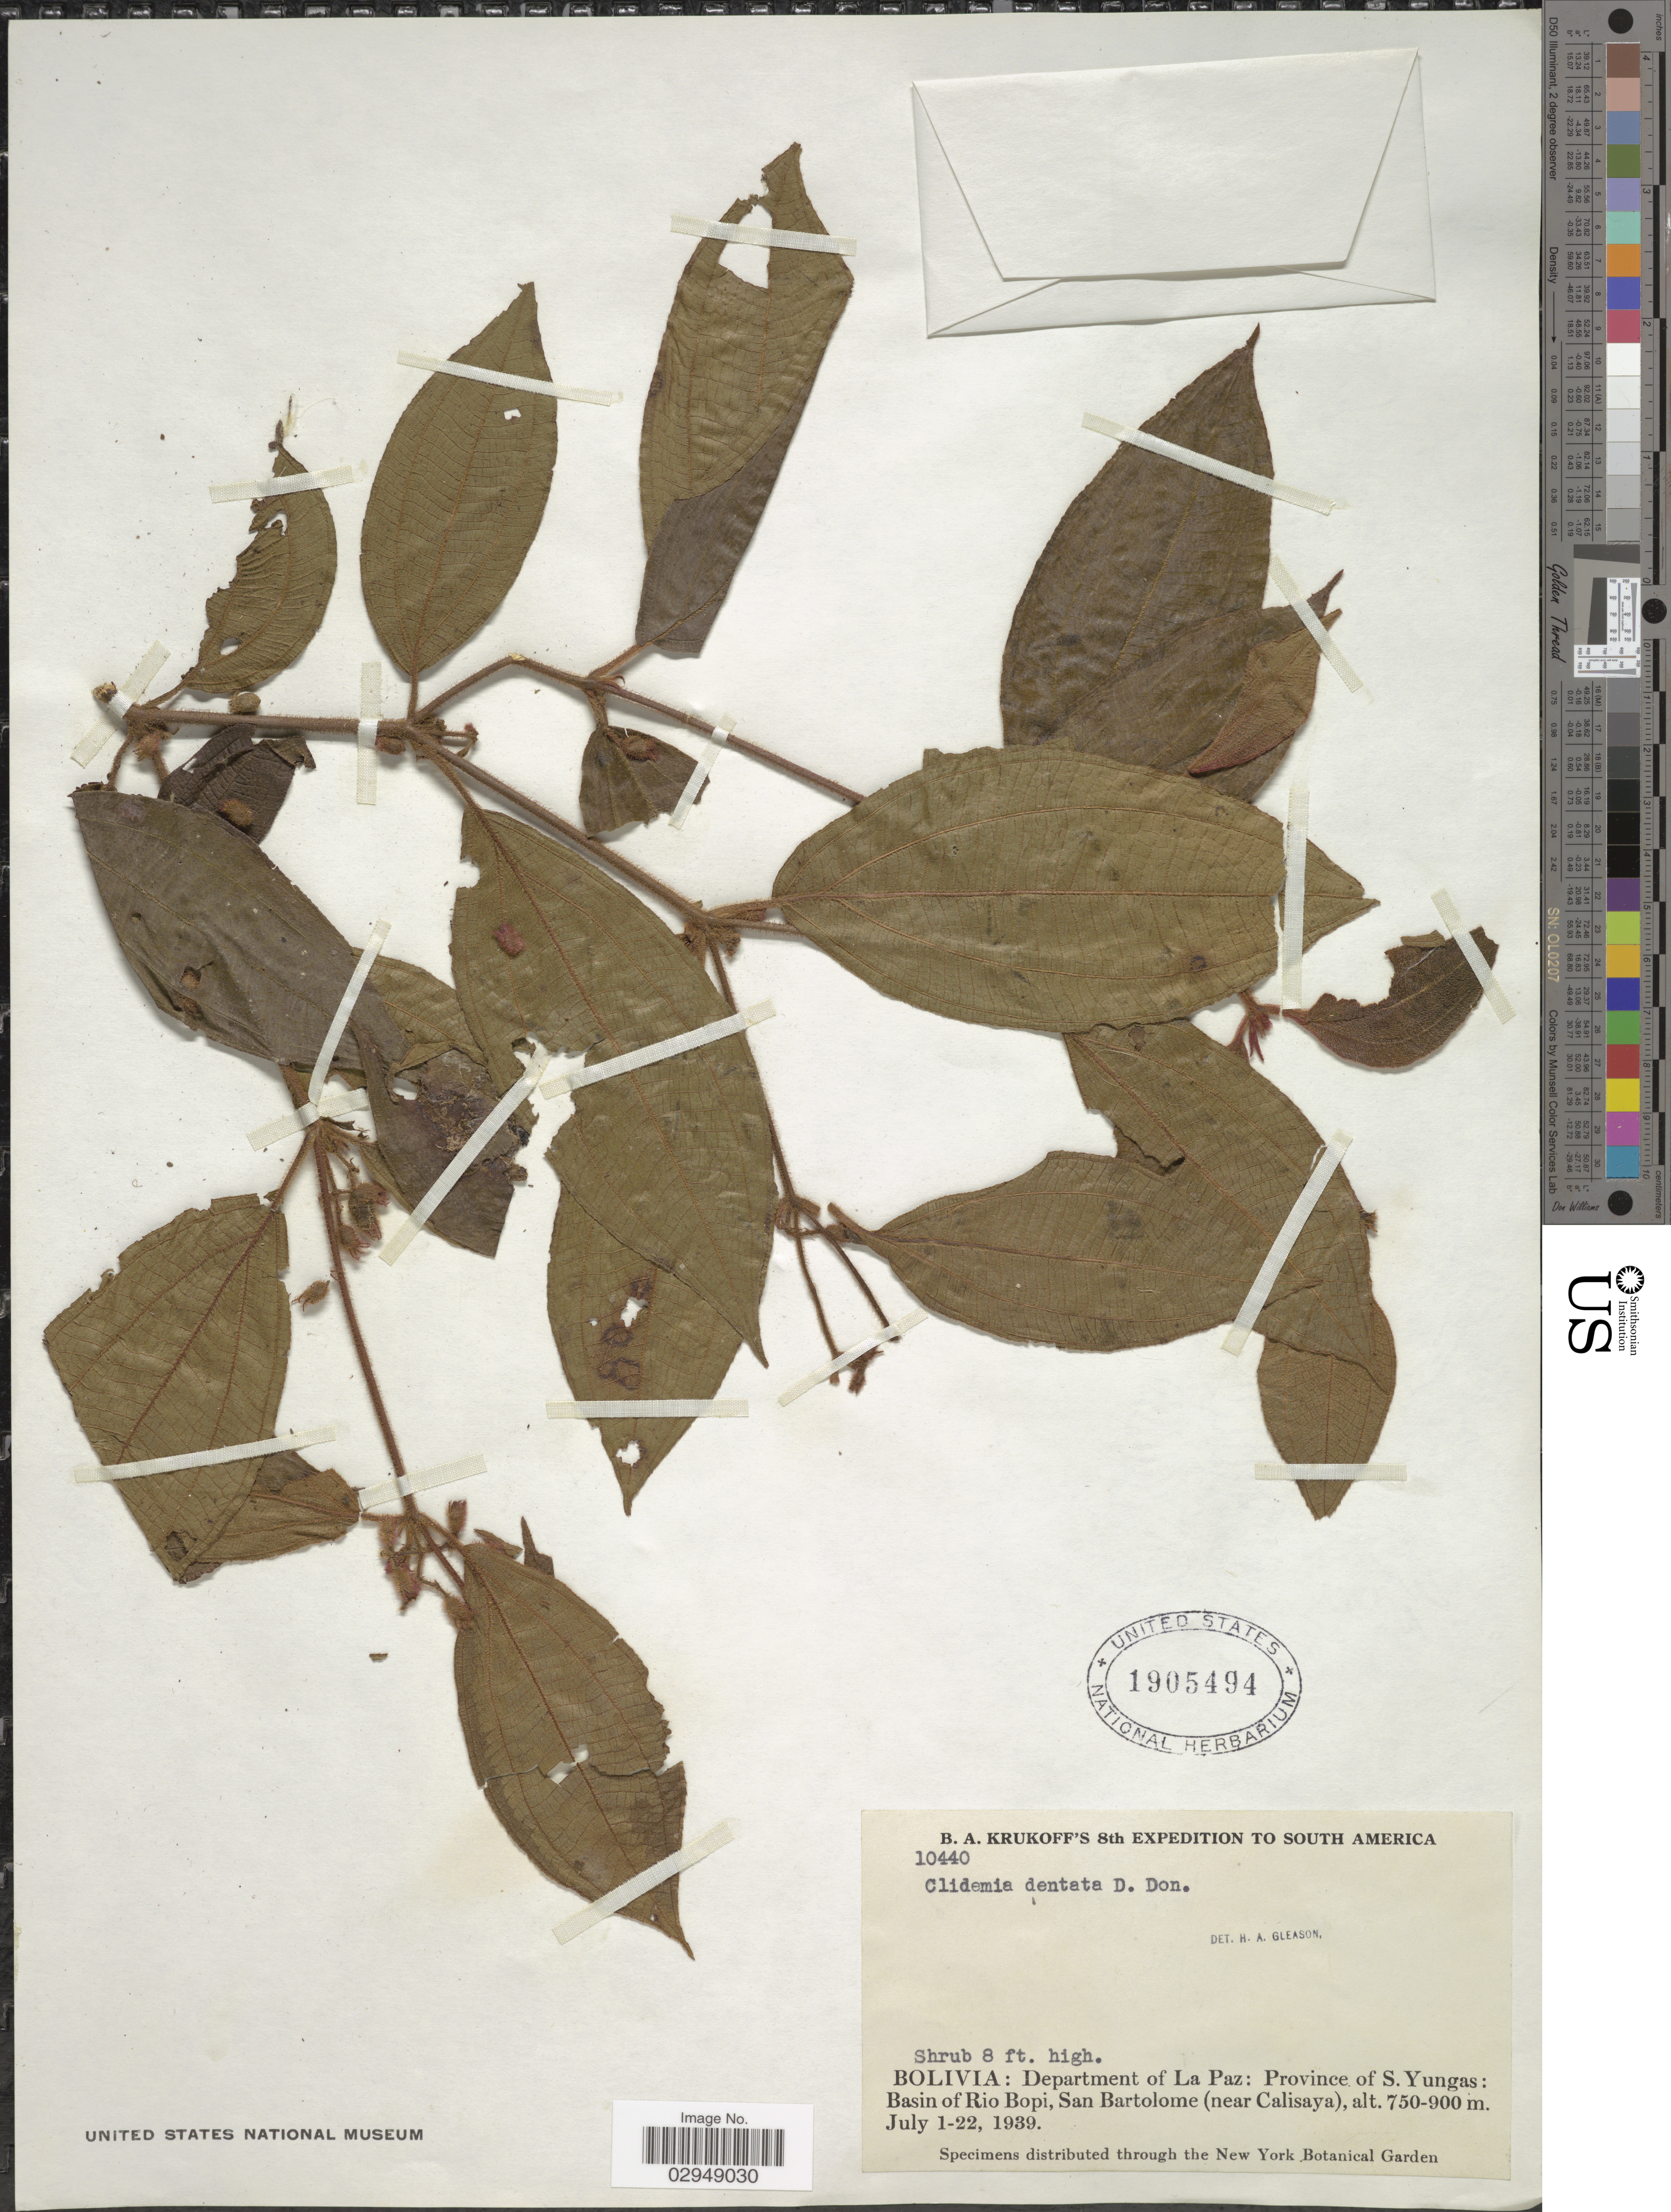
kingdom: Plantae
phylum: Tracheophyta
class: Magnoliopsida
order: Myrtales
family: Melastomataceae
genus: Clidemia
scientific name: Clidemia dentata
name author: D. Don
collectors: B. A. Krukoff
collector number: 10440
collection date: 1939-07-01/1939-07-22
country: Bolivia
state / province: La Paz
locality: Department of La Paz: Province of S. Yungas: Basin of Rio Bopi, San Bartolome (near Calisaya).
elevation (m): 750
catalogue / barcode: US 1905494